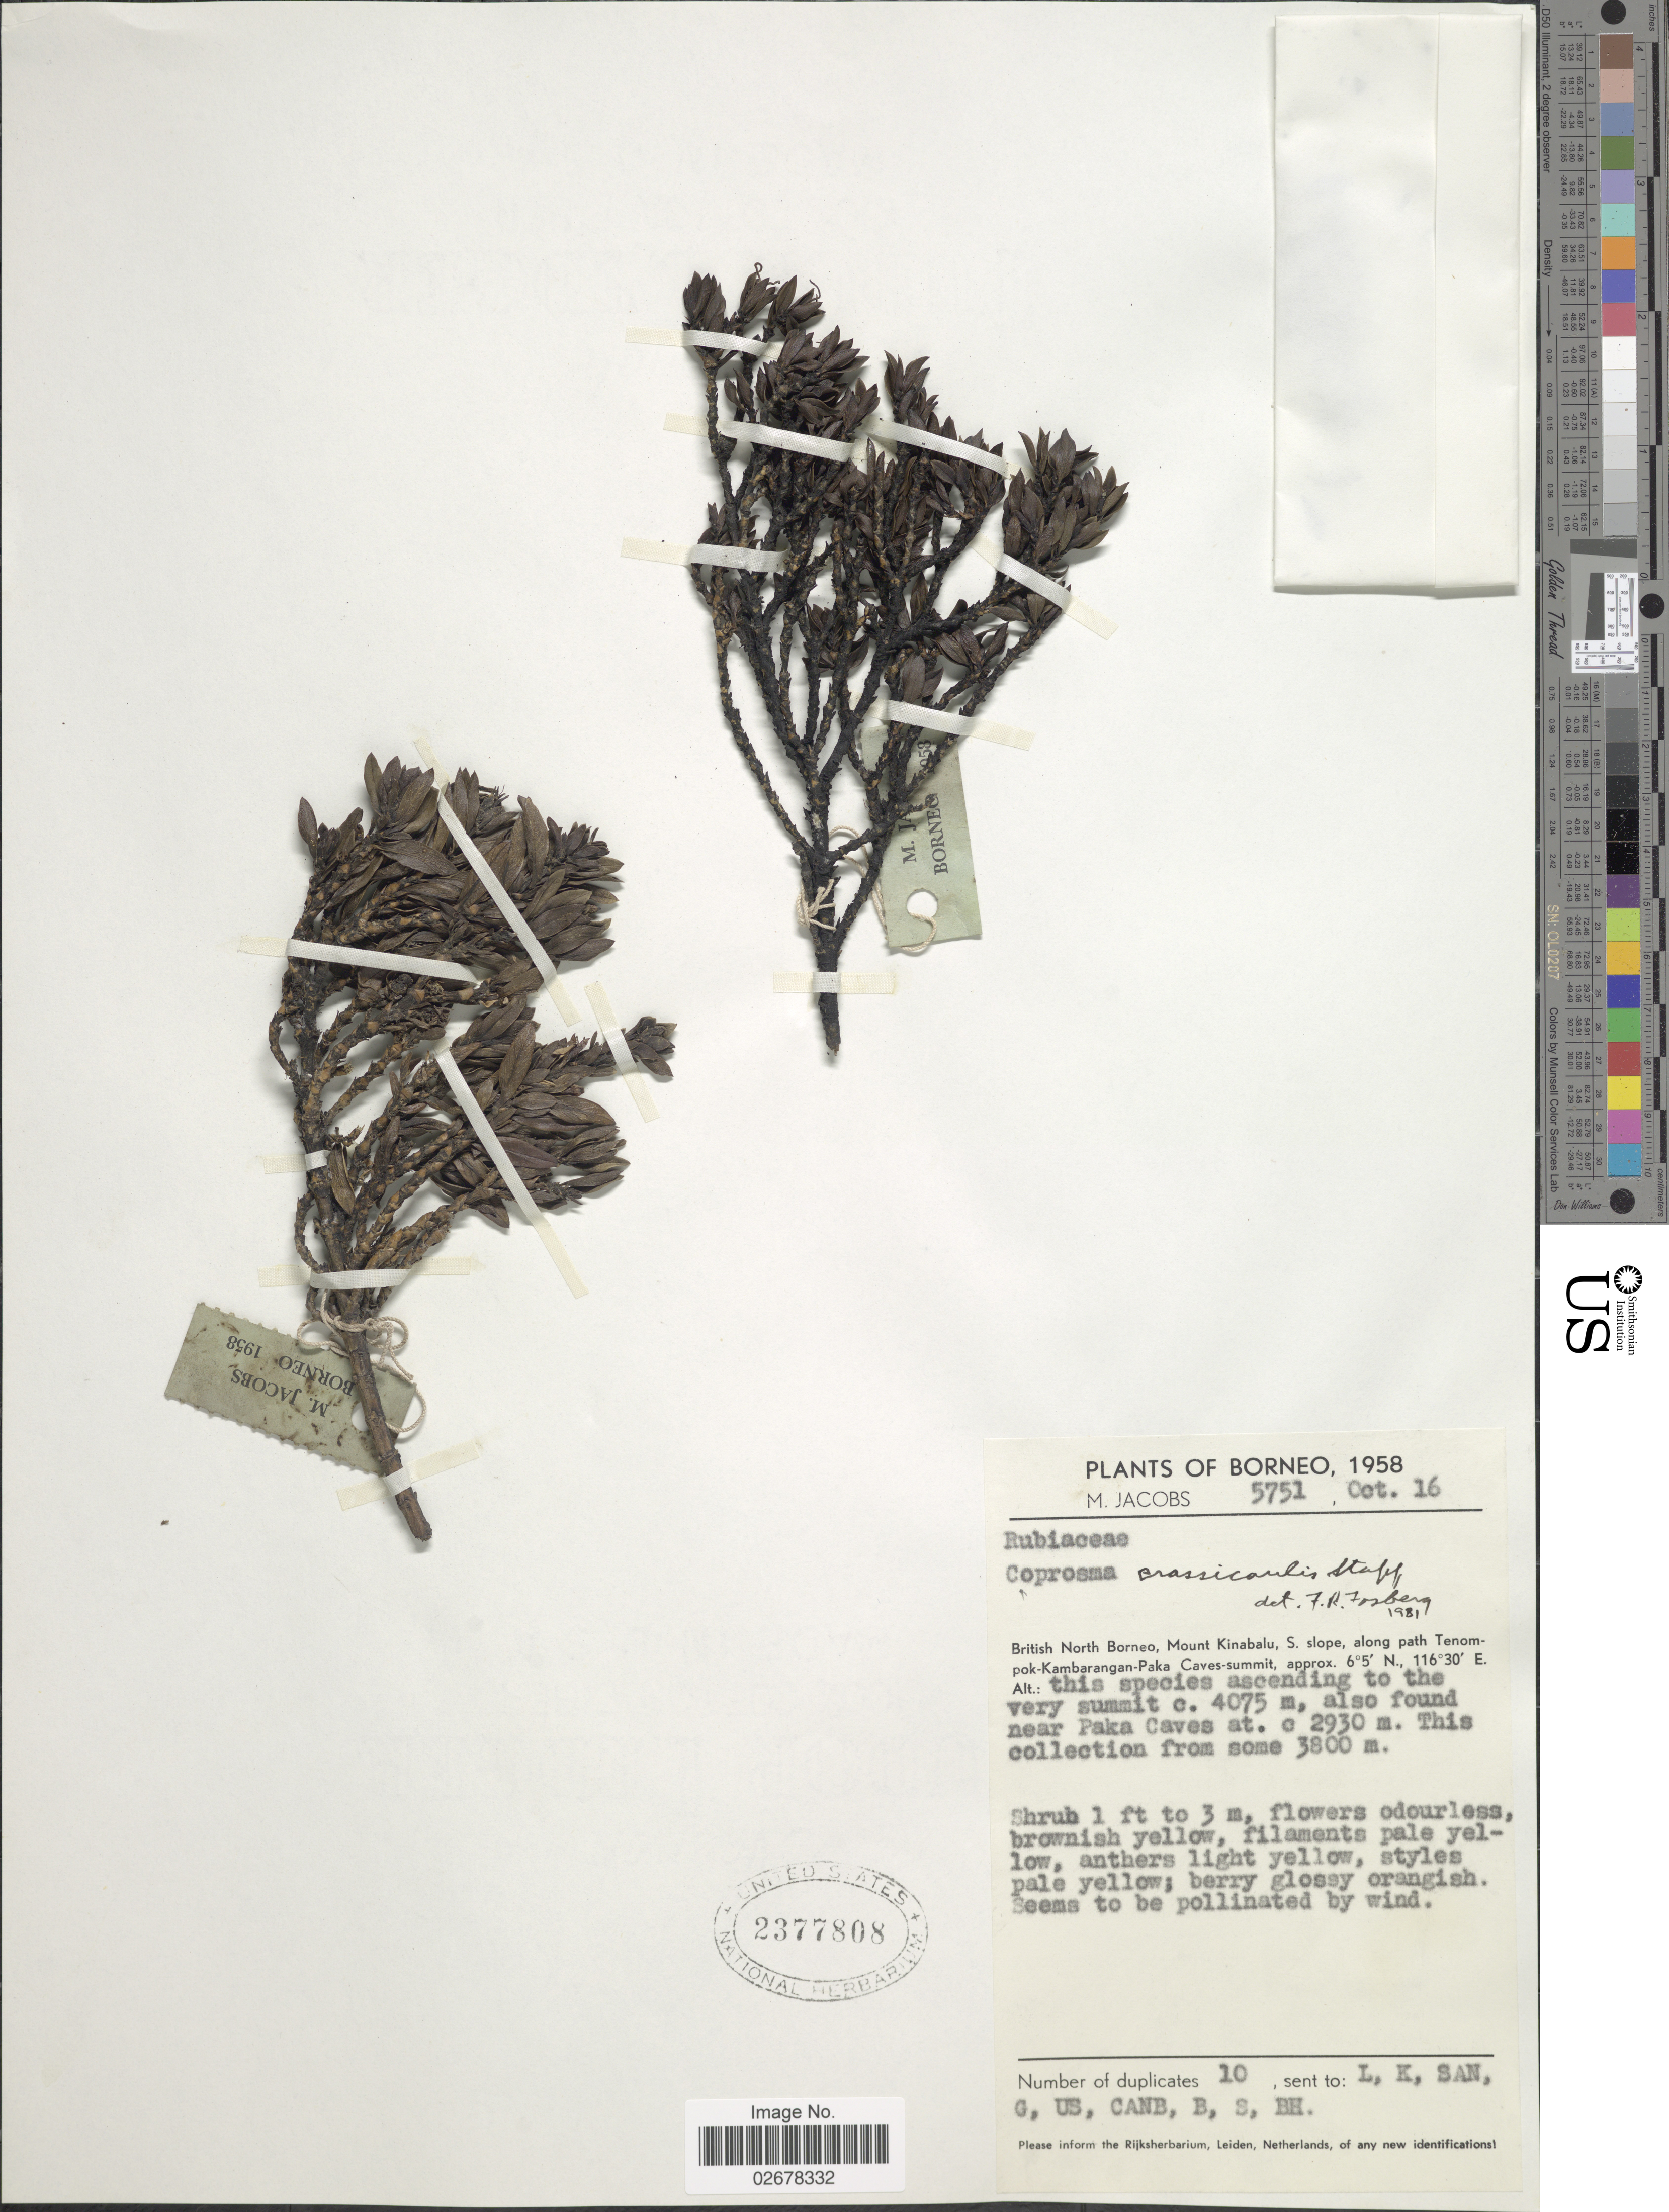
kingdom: Plantae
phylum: Tracheophyta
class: Magnoliopsida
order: Gentianales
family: Rubiaceae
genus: Coprosma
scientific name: Coprosma crassicaulis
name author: Stapf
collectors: M. Jacobs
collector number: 5751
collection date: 1958-10-16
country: Malaysia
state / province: Sabah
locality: Borneo, British North Borneo, Mount Kinabalu, S. slope along path Tenompok-Kambarangan-Paka, Caves-summit, also found near Paka Caves.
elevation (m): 3800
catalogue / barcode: US 2377808